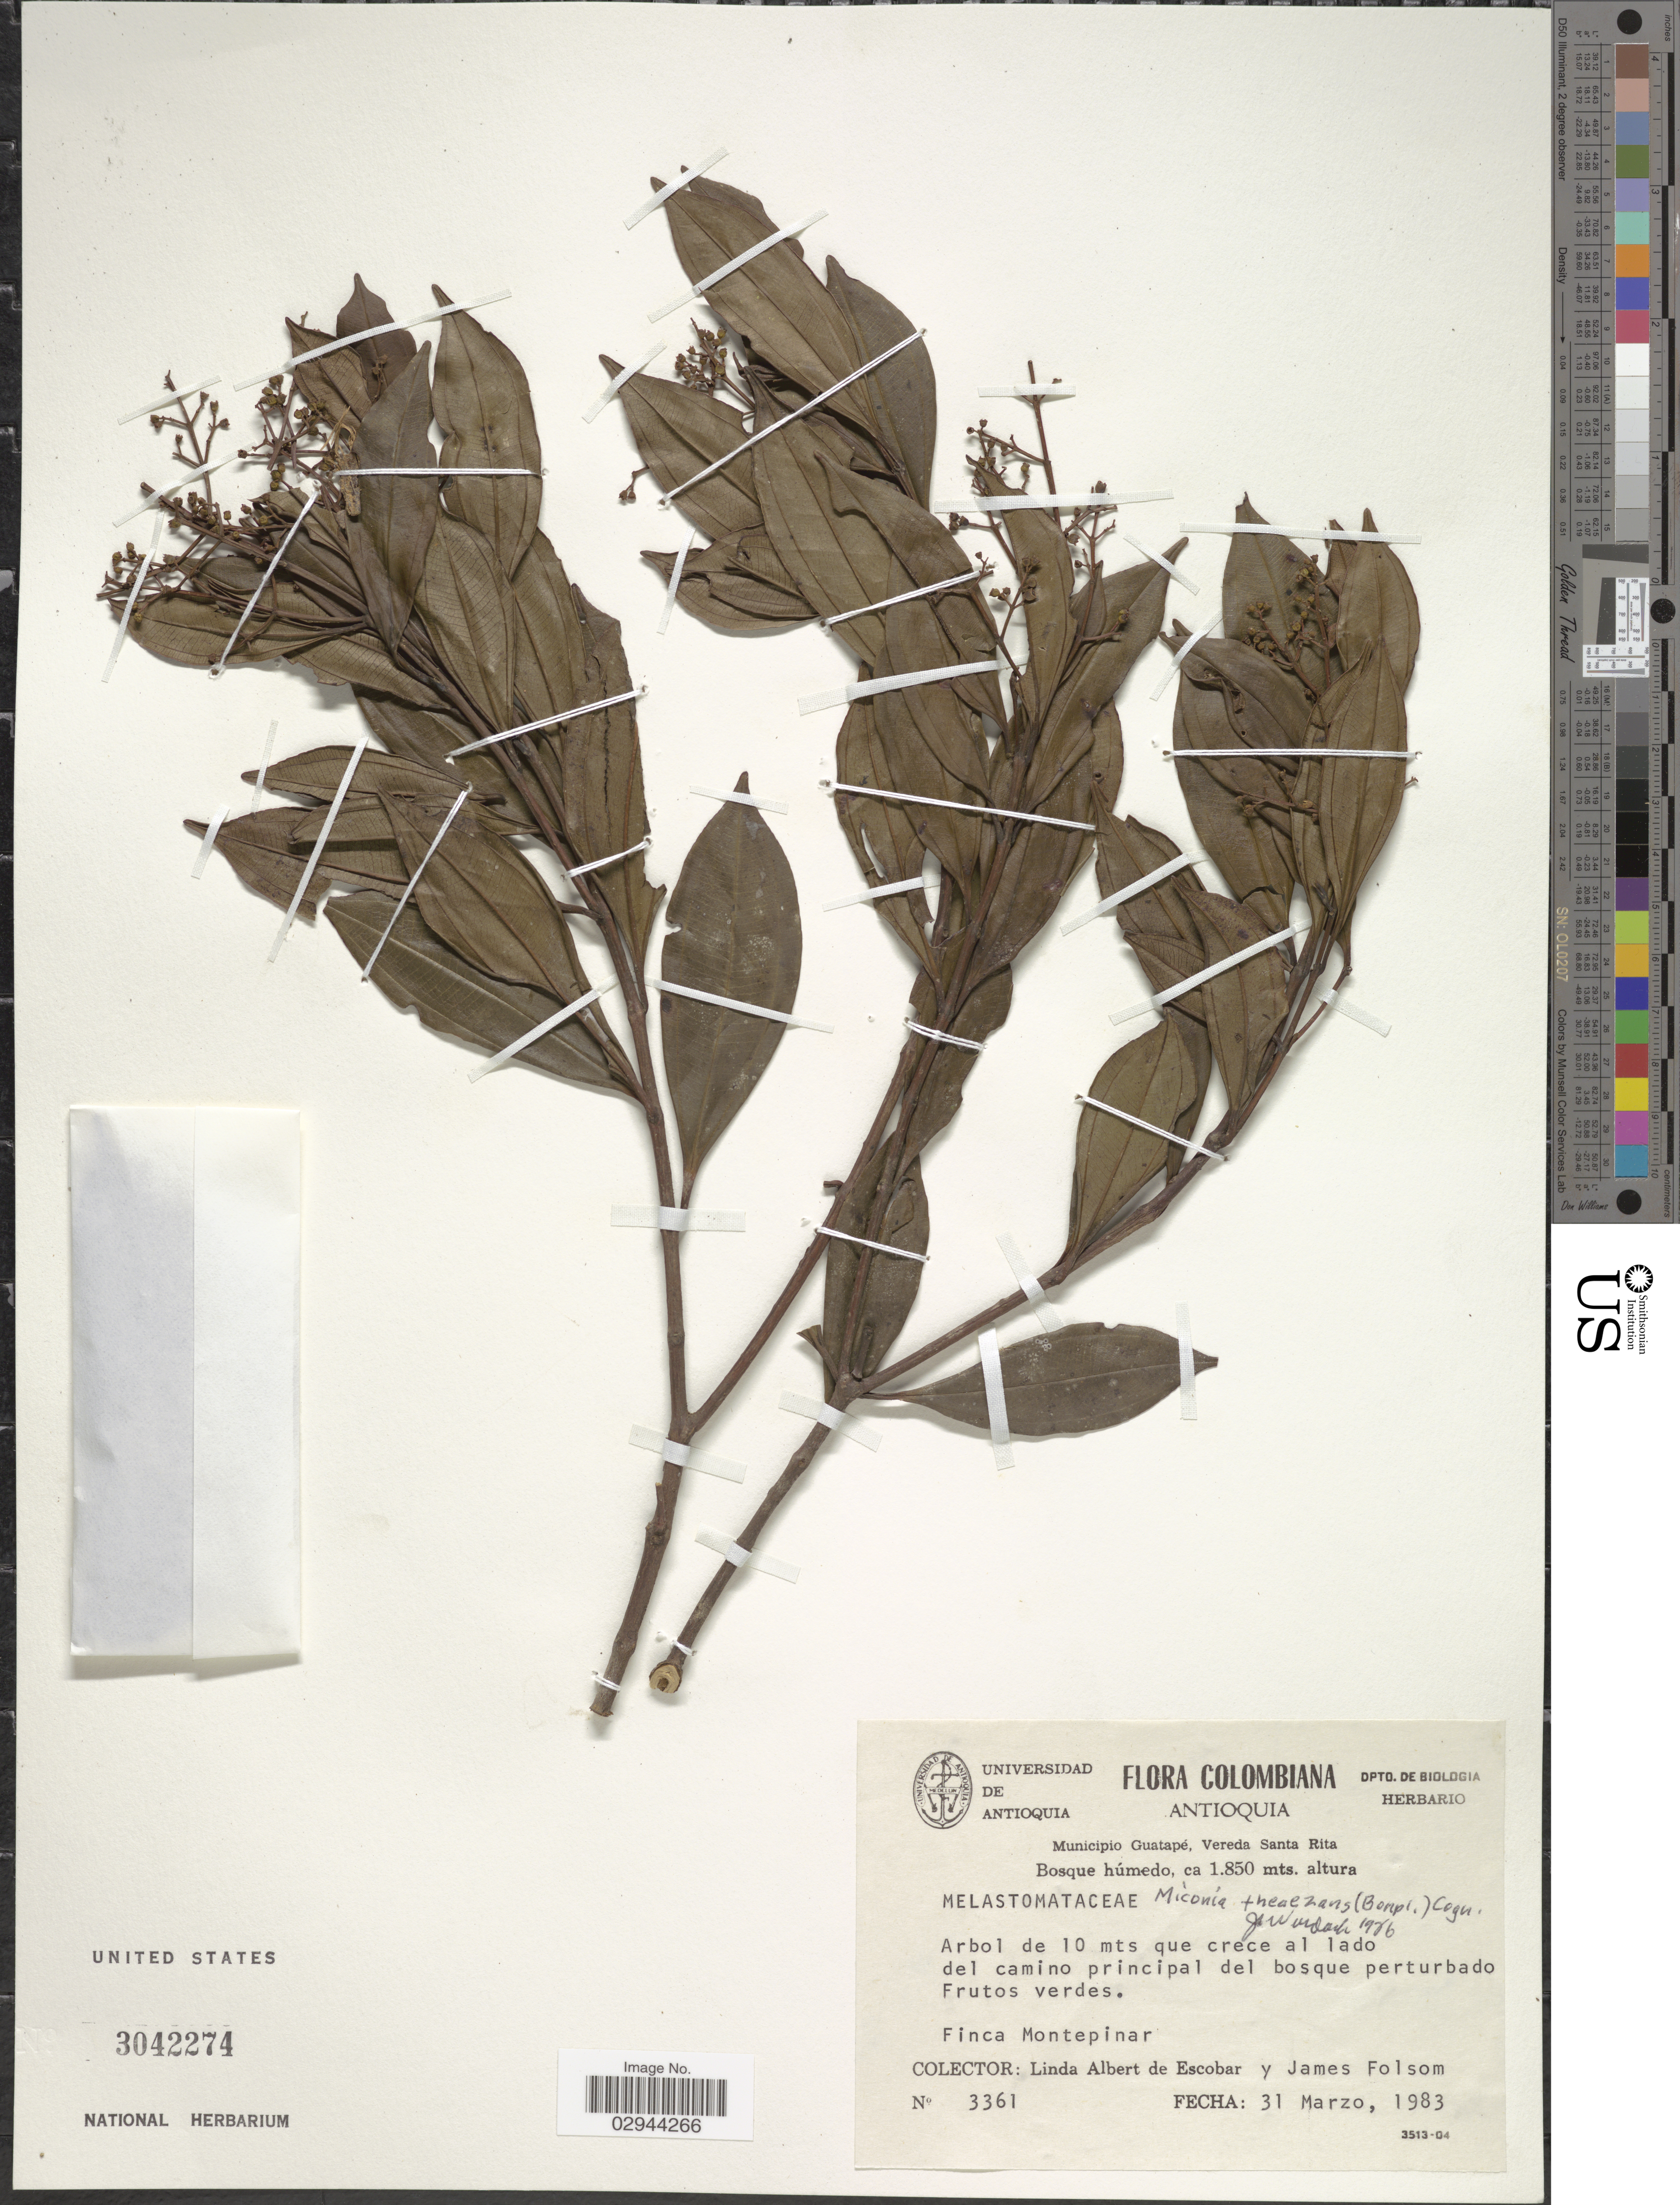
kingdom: Plantae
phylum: Tracheophyta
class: Magnoliopsida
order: Myrtales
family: Melastomataceae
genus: Miconia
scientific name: Miconia theizans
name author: (Bonpl.) Cogn.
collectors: L. K. de Escobar & J. P. Folsom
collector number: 3361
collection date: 1983-03-31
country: Colombia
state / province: Antioquia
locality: Municipio Guatapé, Vereda Santa Rita, Finca Montepinar.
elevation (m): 1850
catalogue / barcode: US 3042274